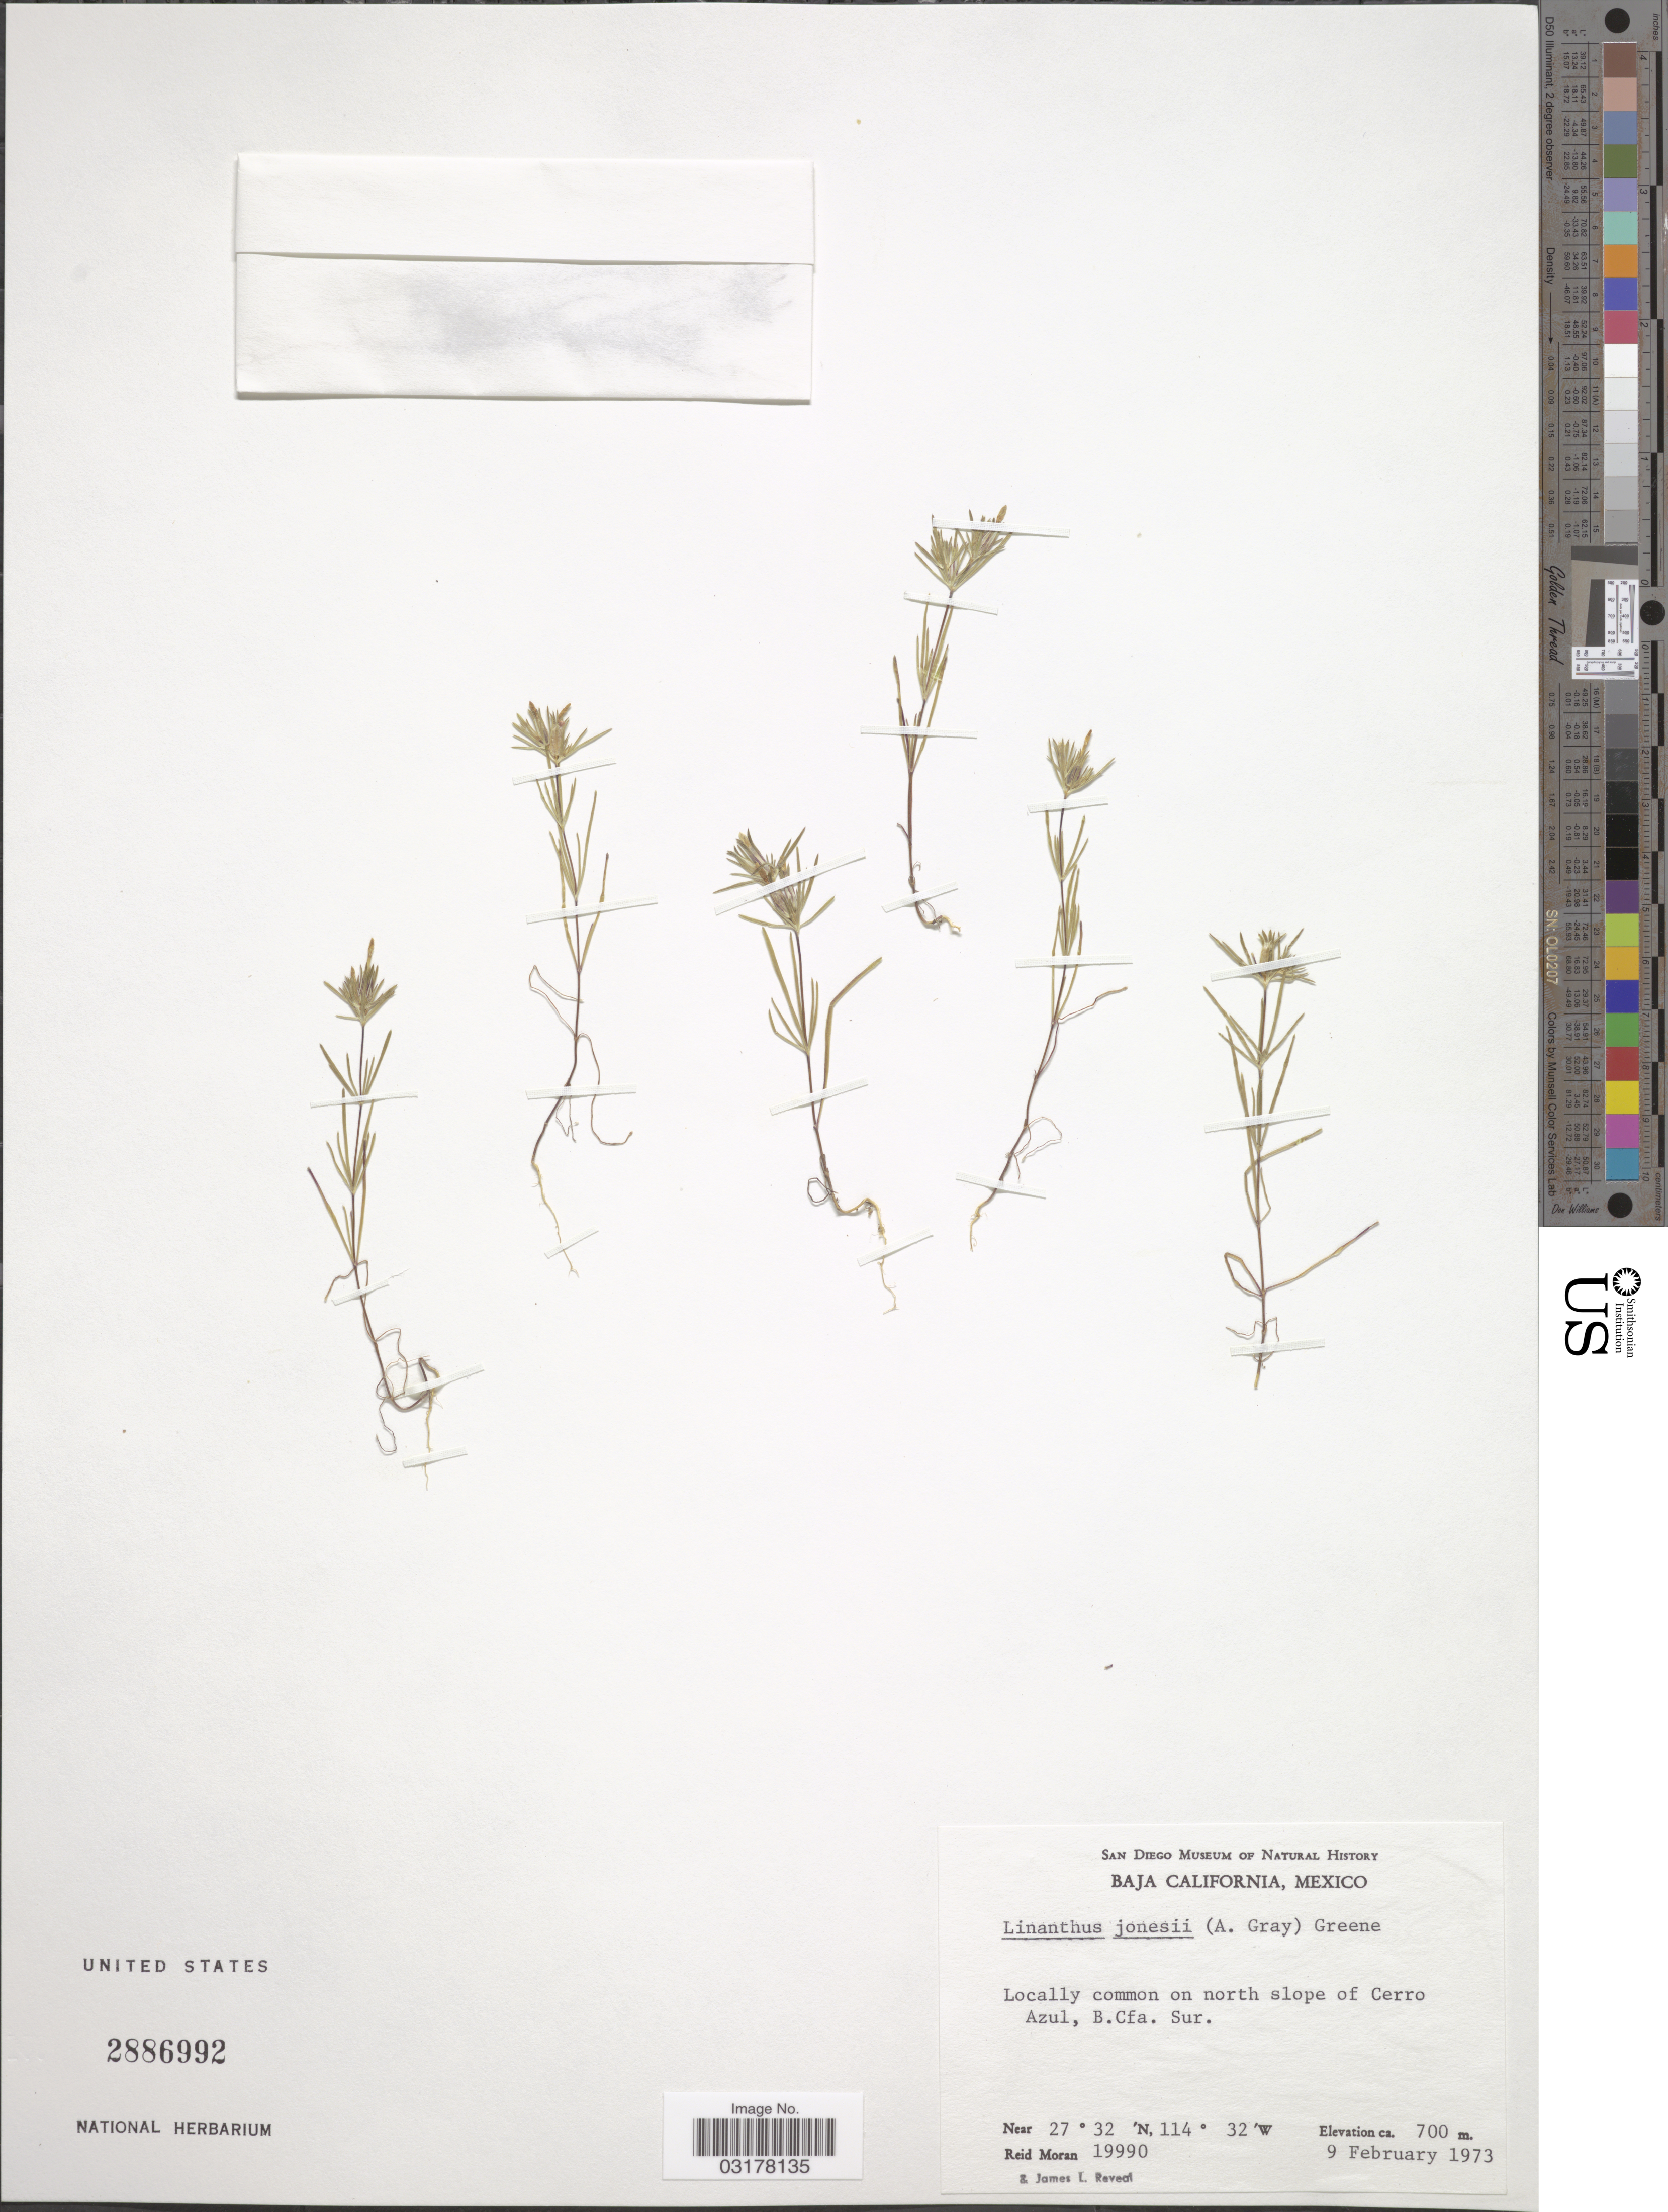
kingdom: Plantae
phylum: Tracheophyta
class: Magnoliopsida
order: Ericales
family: Polemoniaceae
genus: Linanthus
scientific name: Linanthus jonesii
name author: (A. Gray) Greene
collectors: R. Moran & J. L. Reveal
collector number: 19990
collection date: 1973-02-09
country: Mexico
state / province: Baja California Sur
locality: Baja California. North slope of Cerro Azul, B. Cfa. Sur.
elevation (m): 700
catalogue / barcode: US 2886992